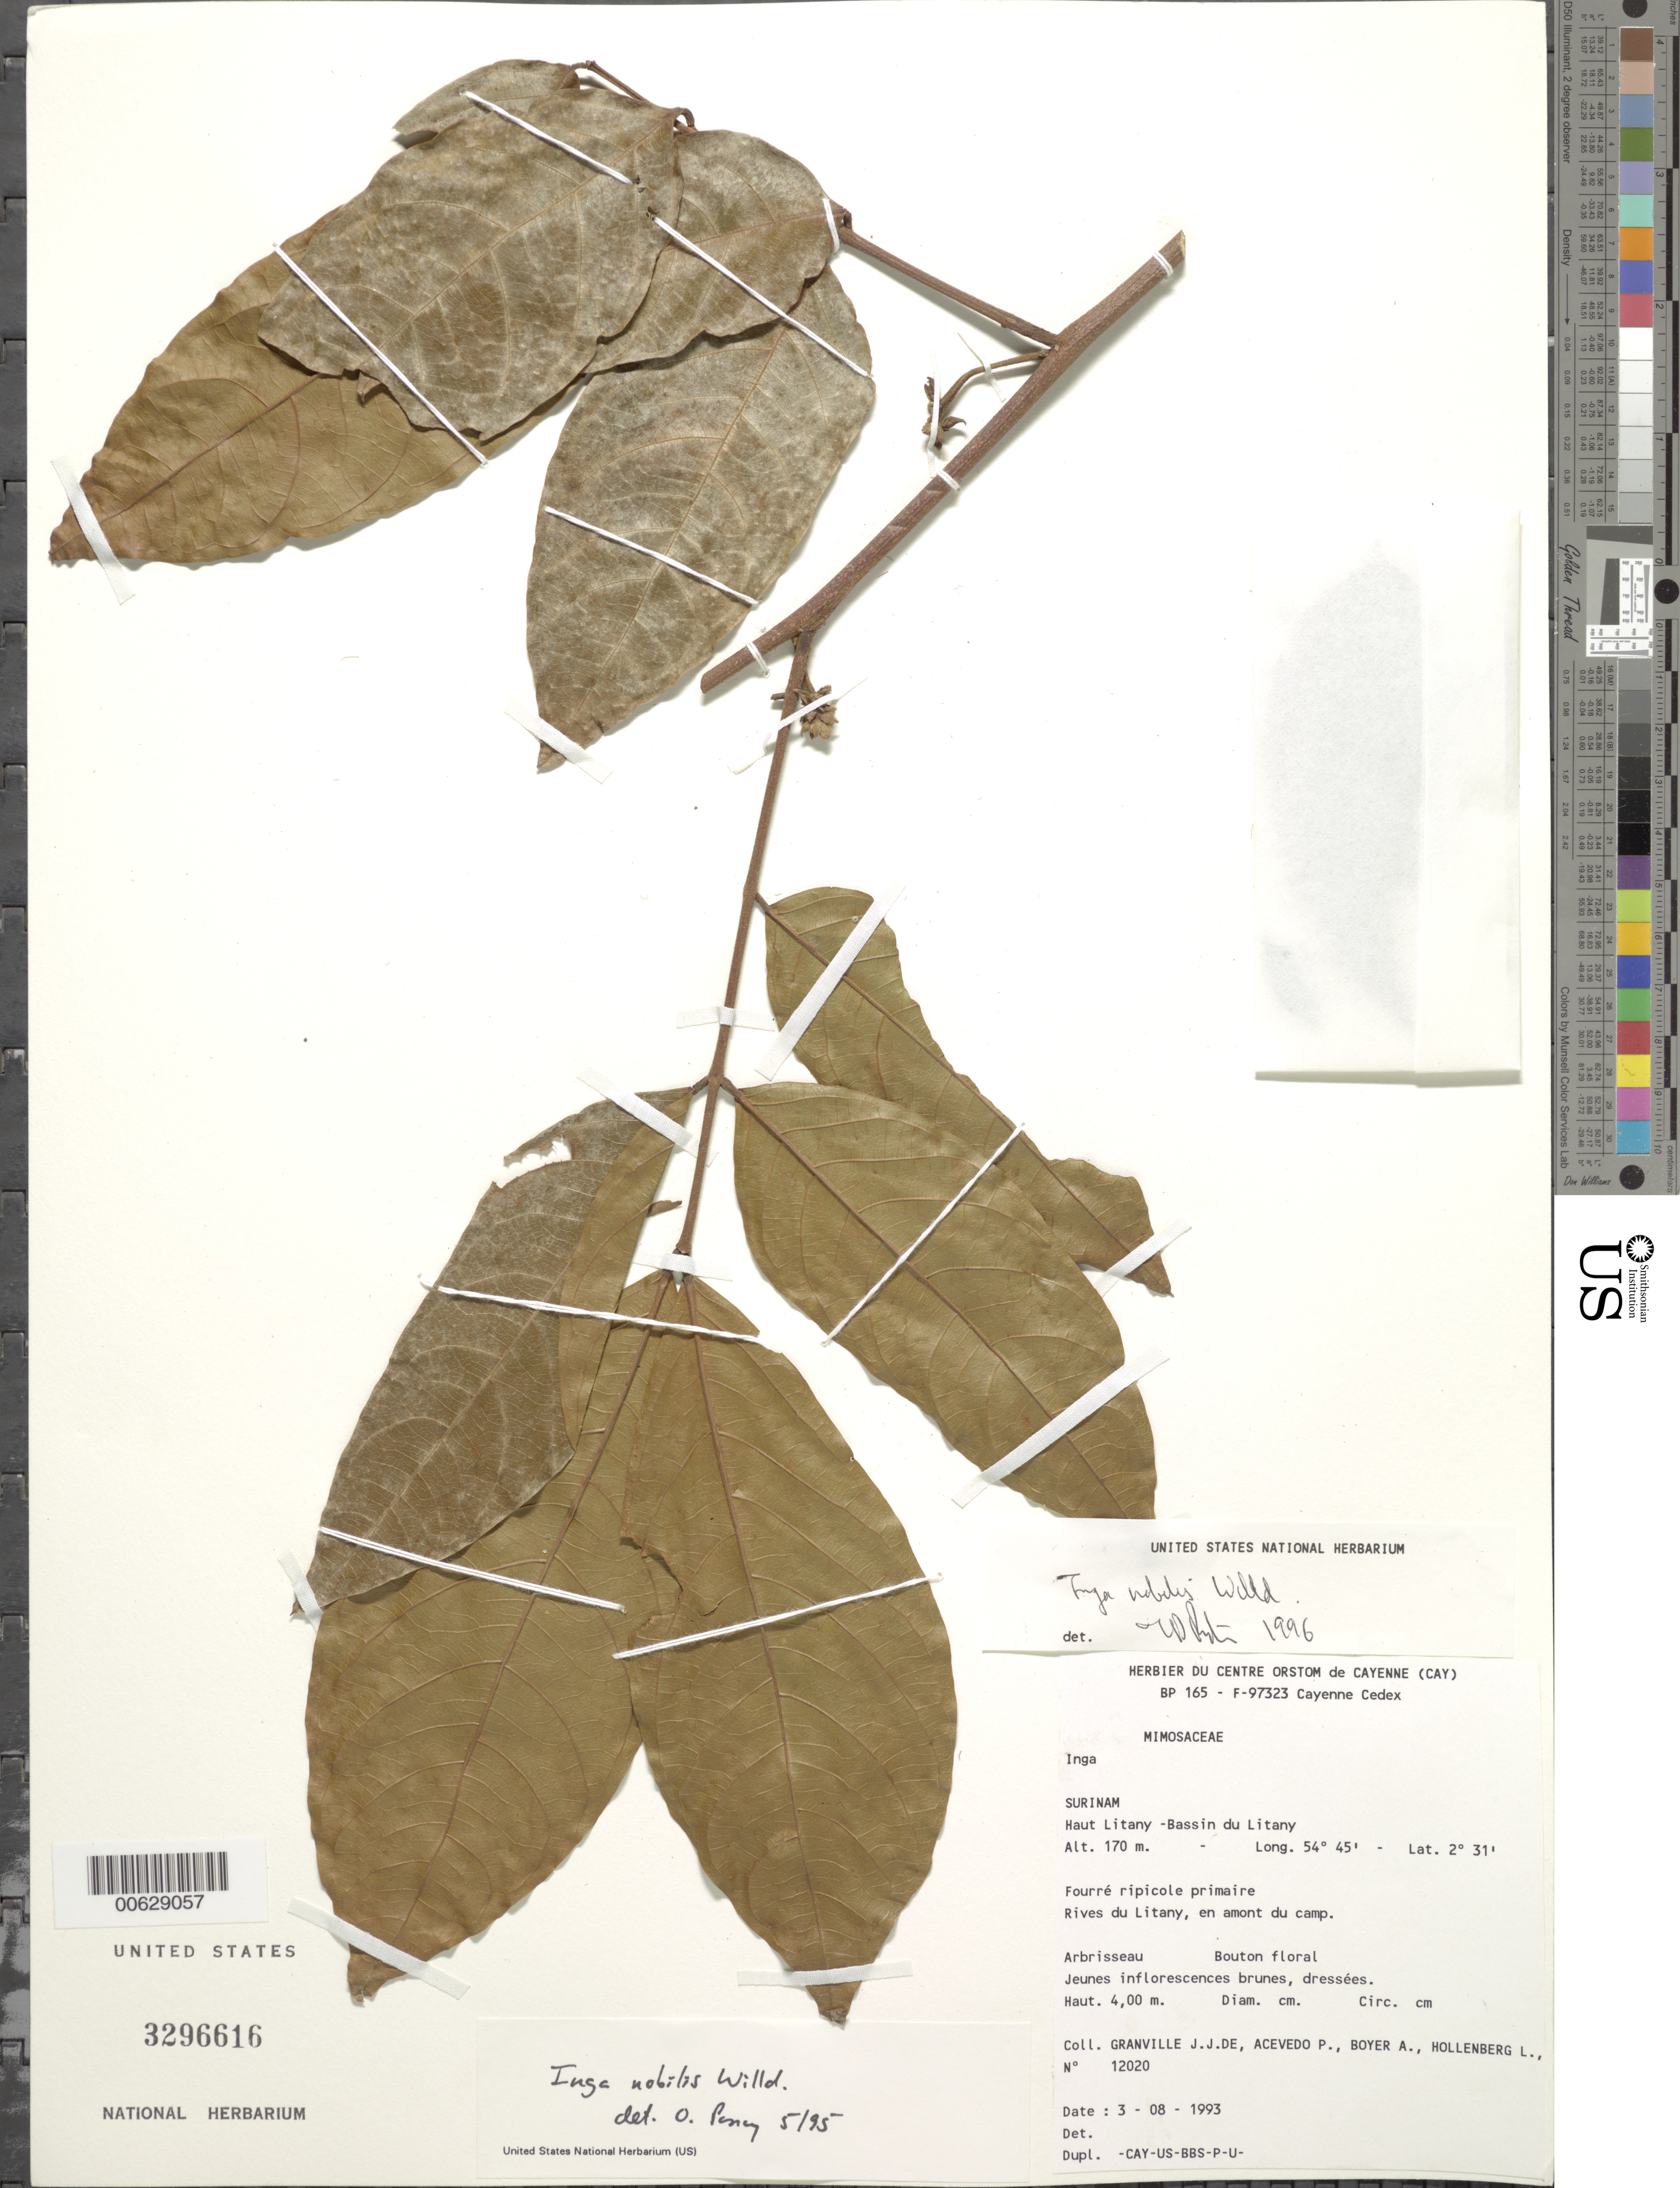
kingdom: Plantae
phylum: Tracheophyta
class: Magnoliopsida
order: Fabales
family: Fabaceae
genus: Inga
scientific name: Inga nobilis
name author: Willd.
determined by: Poncy, O.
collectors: J.-J. de Granville, P. Acevedo-Rodr., A. Boyer & L. Hollenberg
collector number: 12020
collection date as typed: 3-Aug-93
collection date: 1993-08-03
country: Suriname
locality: Haut Litany, Bassin du Litany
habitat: Primary riparian forest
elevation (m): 170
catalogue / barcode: US 3296616